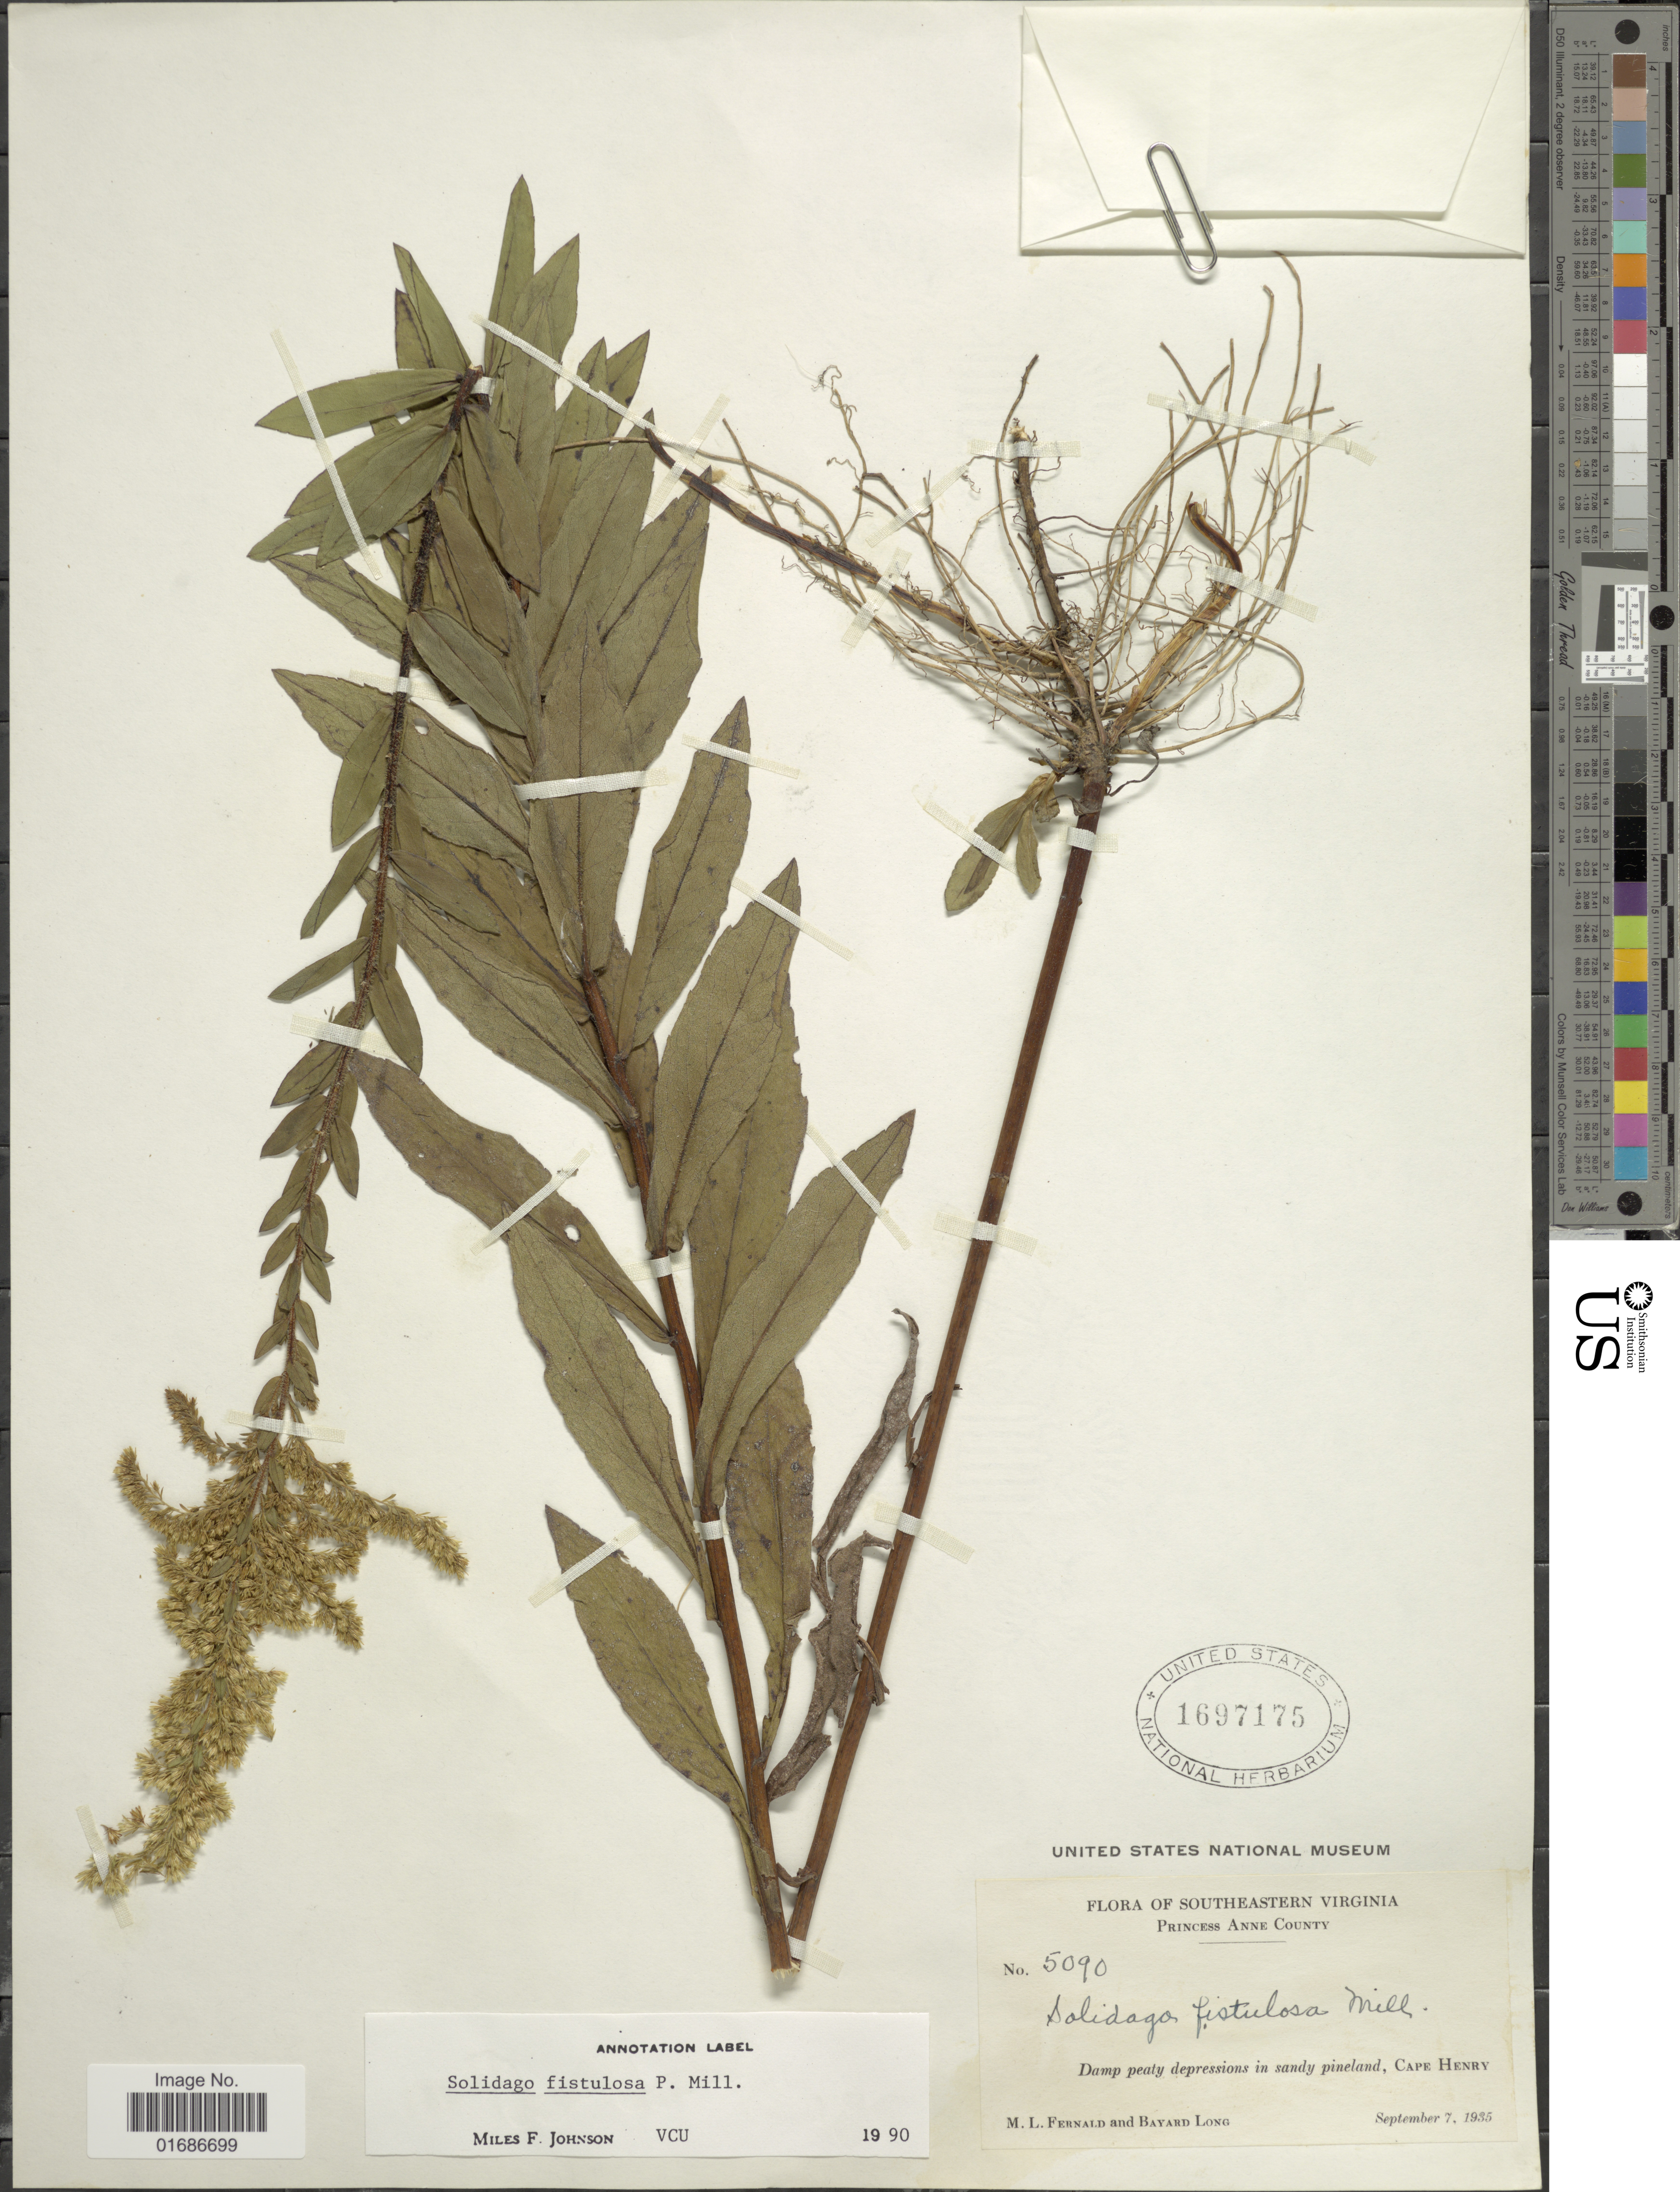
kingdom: Plantae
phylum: Tracheophyta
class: Magnoliopsida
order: Asterales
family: Asteraceae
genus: Solidago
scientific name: Solidago fistulosa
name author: Mill.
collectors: M. L. Fernald & B. H. Long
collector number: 5090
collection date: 1935-09-07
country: United States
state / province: Virginia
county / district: City of Virginia Beach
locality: Southeastern Virginia, Princess Anne (=historic county name) County, Damp peaty depressions in sandy pineland, Cape Henry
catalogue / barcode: US 1697175